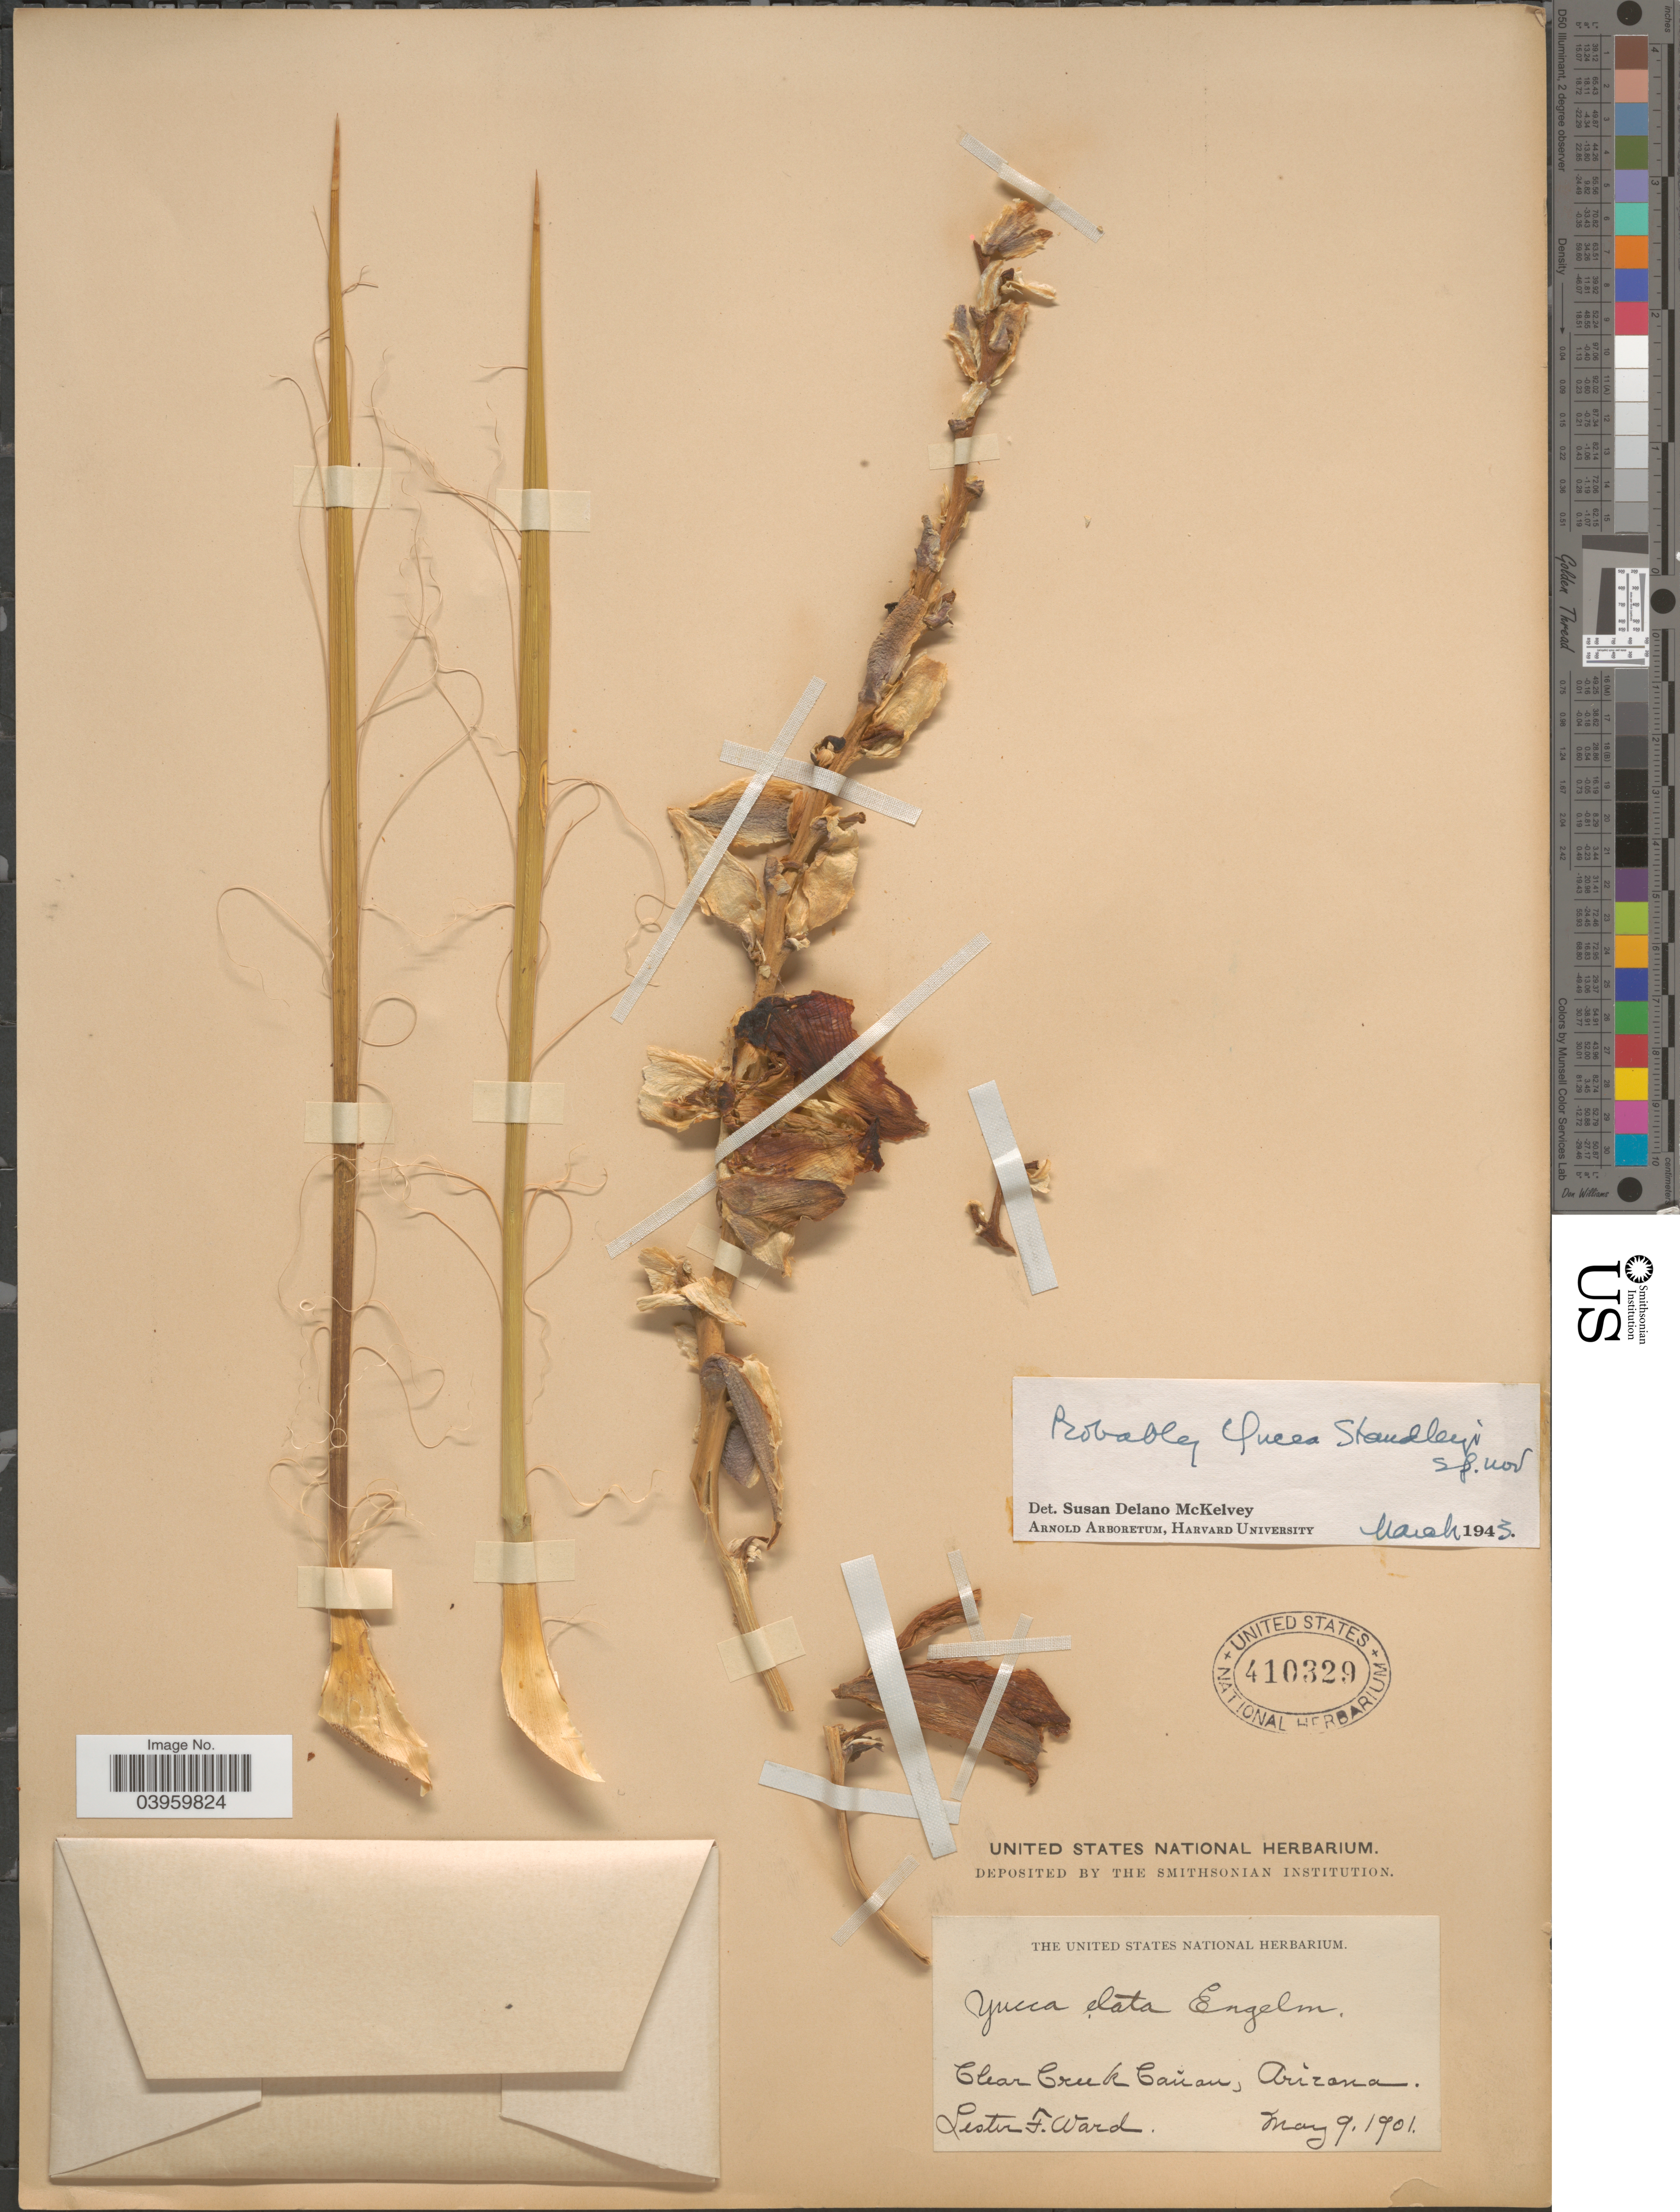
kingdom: Plantae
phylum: Tracheophyta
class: Liliopsida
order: Asparagales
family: Asparagaceae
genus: Yucca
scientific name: Yucca baileyi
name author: Wooton & Standl.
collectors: L. F. Ward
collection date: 1901-05-09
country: United States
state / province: Arizona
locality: Clear Creek Cañon.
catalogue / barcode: US 410329